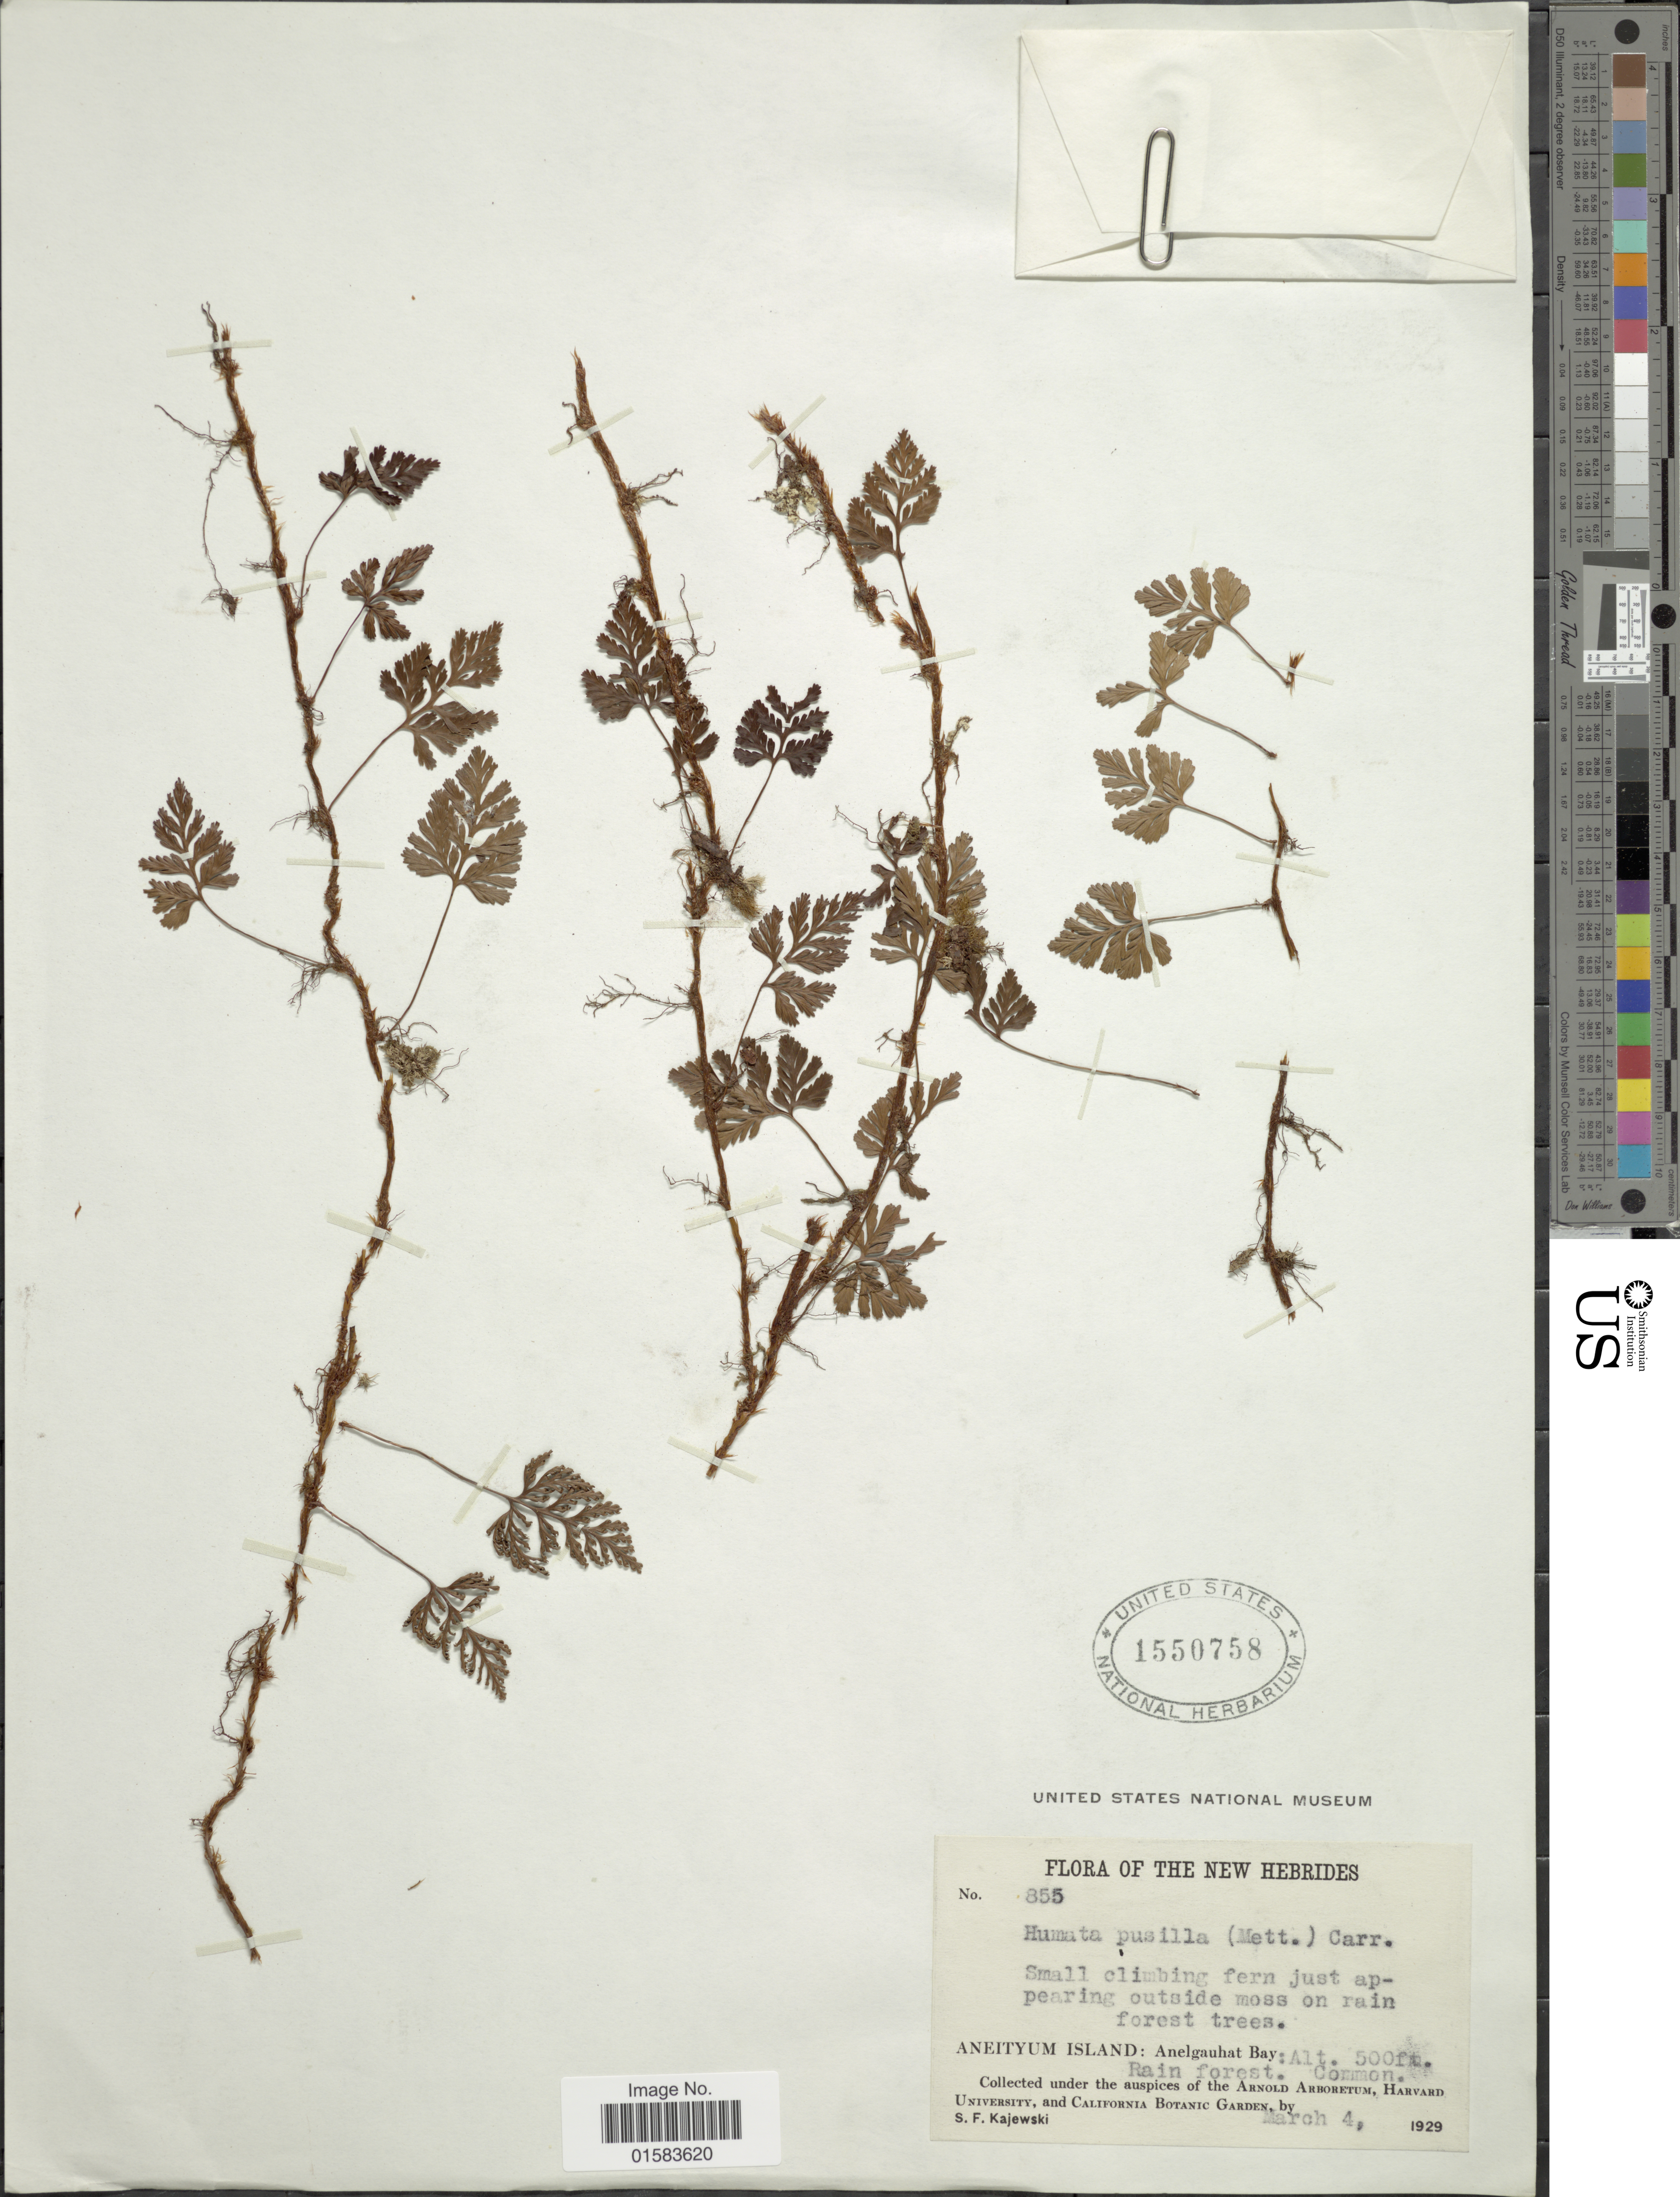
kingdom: Plantae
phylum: Tracheophyta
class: Polypodiopsida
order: Polypodiales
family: Davalliaceae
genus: Davallia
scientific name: Davallia repens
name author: (L. f.) Kuhn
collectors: S. Kajewski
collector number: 855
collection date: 1929-03-04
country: Vanuatu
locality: Aneityum Island: Anelgauhat Bay, The New Herbrides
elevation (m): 152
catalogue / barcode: US 1550758